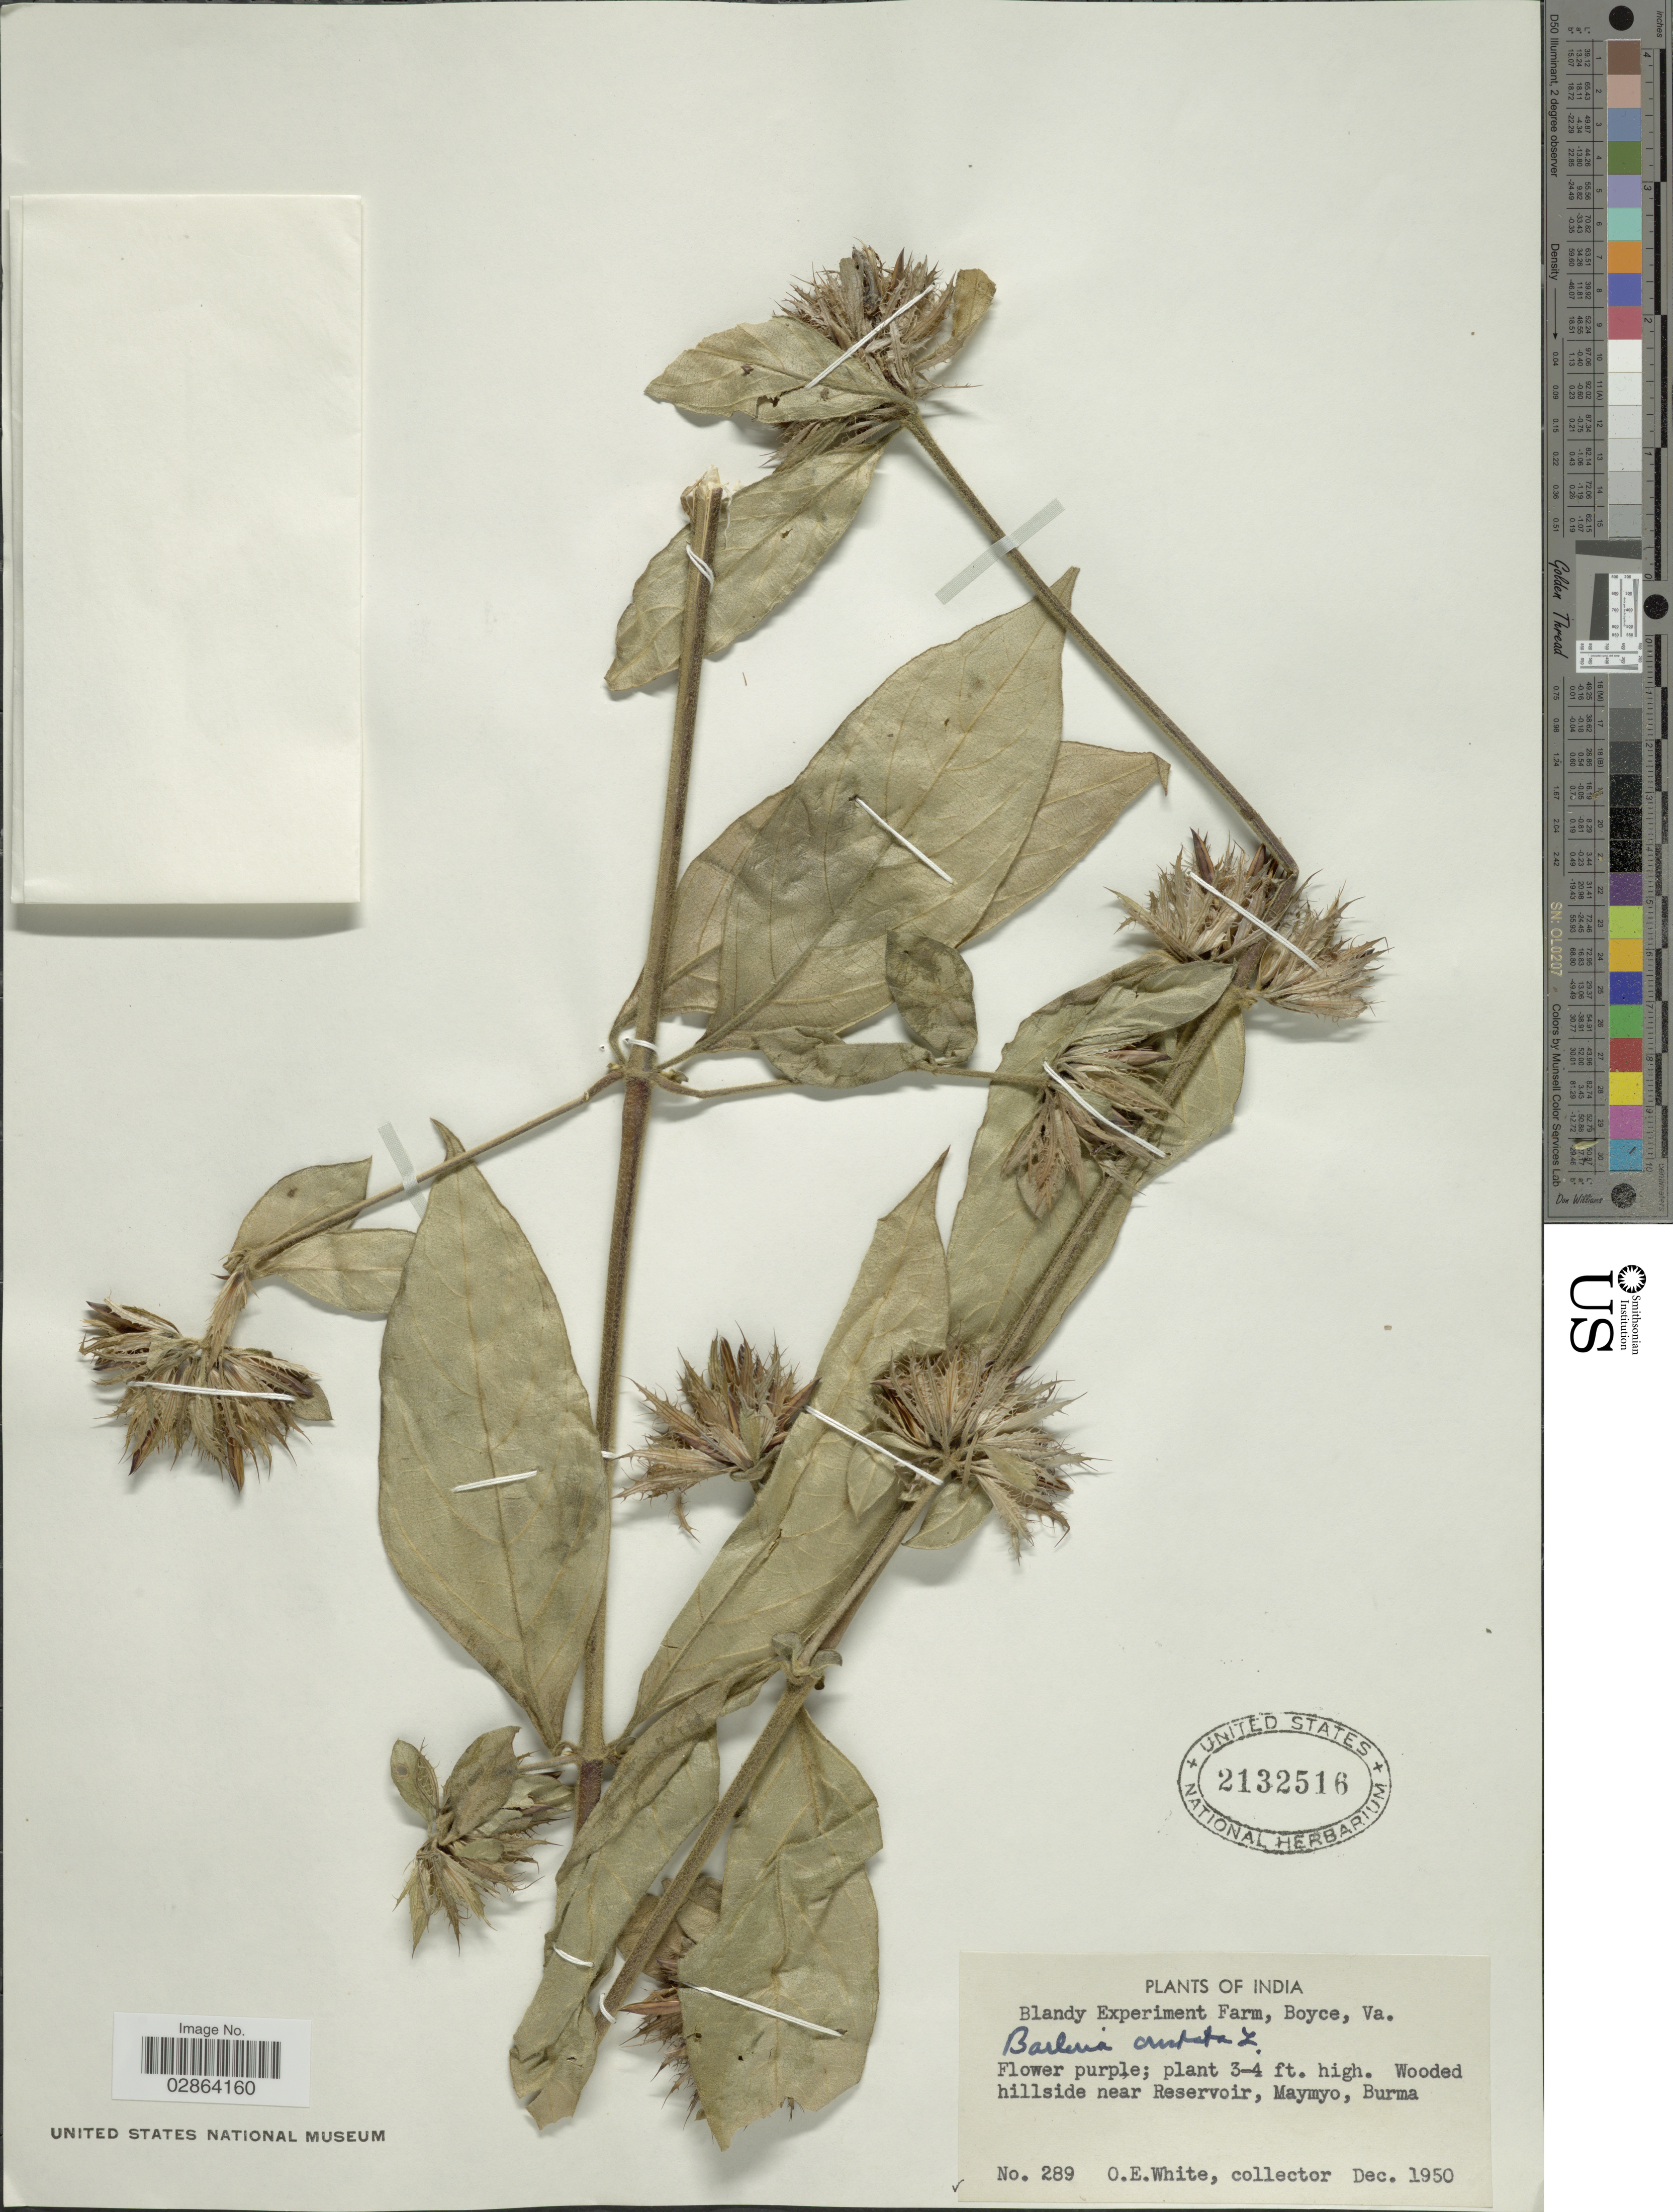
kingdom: Plantae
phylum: Tracheophyta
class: Magnoliopsida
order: Lamiales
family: Acanthaceae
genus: Barleria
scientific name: Barleria cristata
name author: L.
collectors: O. E. White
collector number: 289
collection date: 1950-12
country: Myanmar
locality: Wooded hillside near Reservoir, Maymyo, Burma.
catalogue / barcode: US 2132516